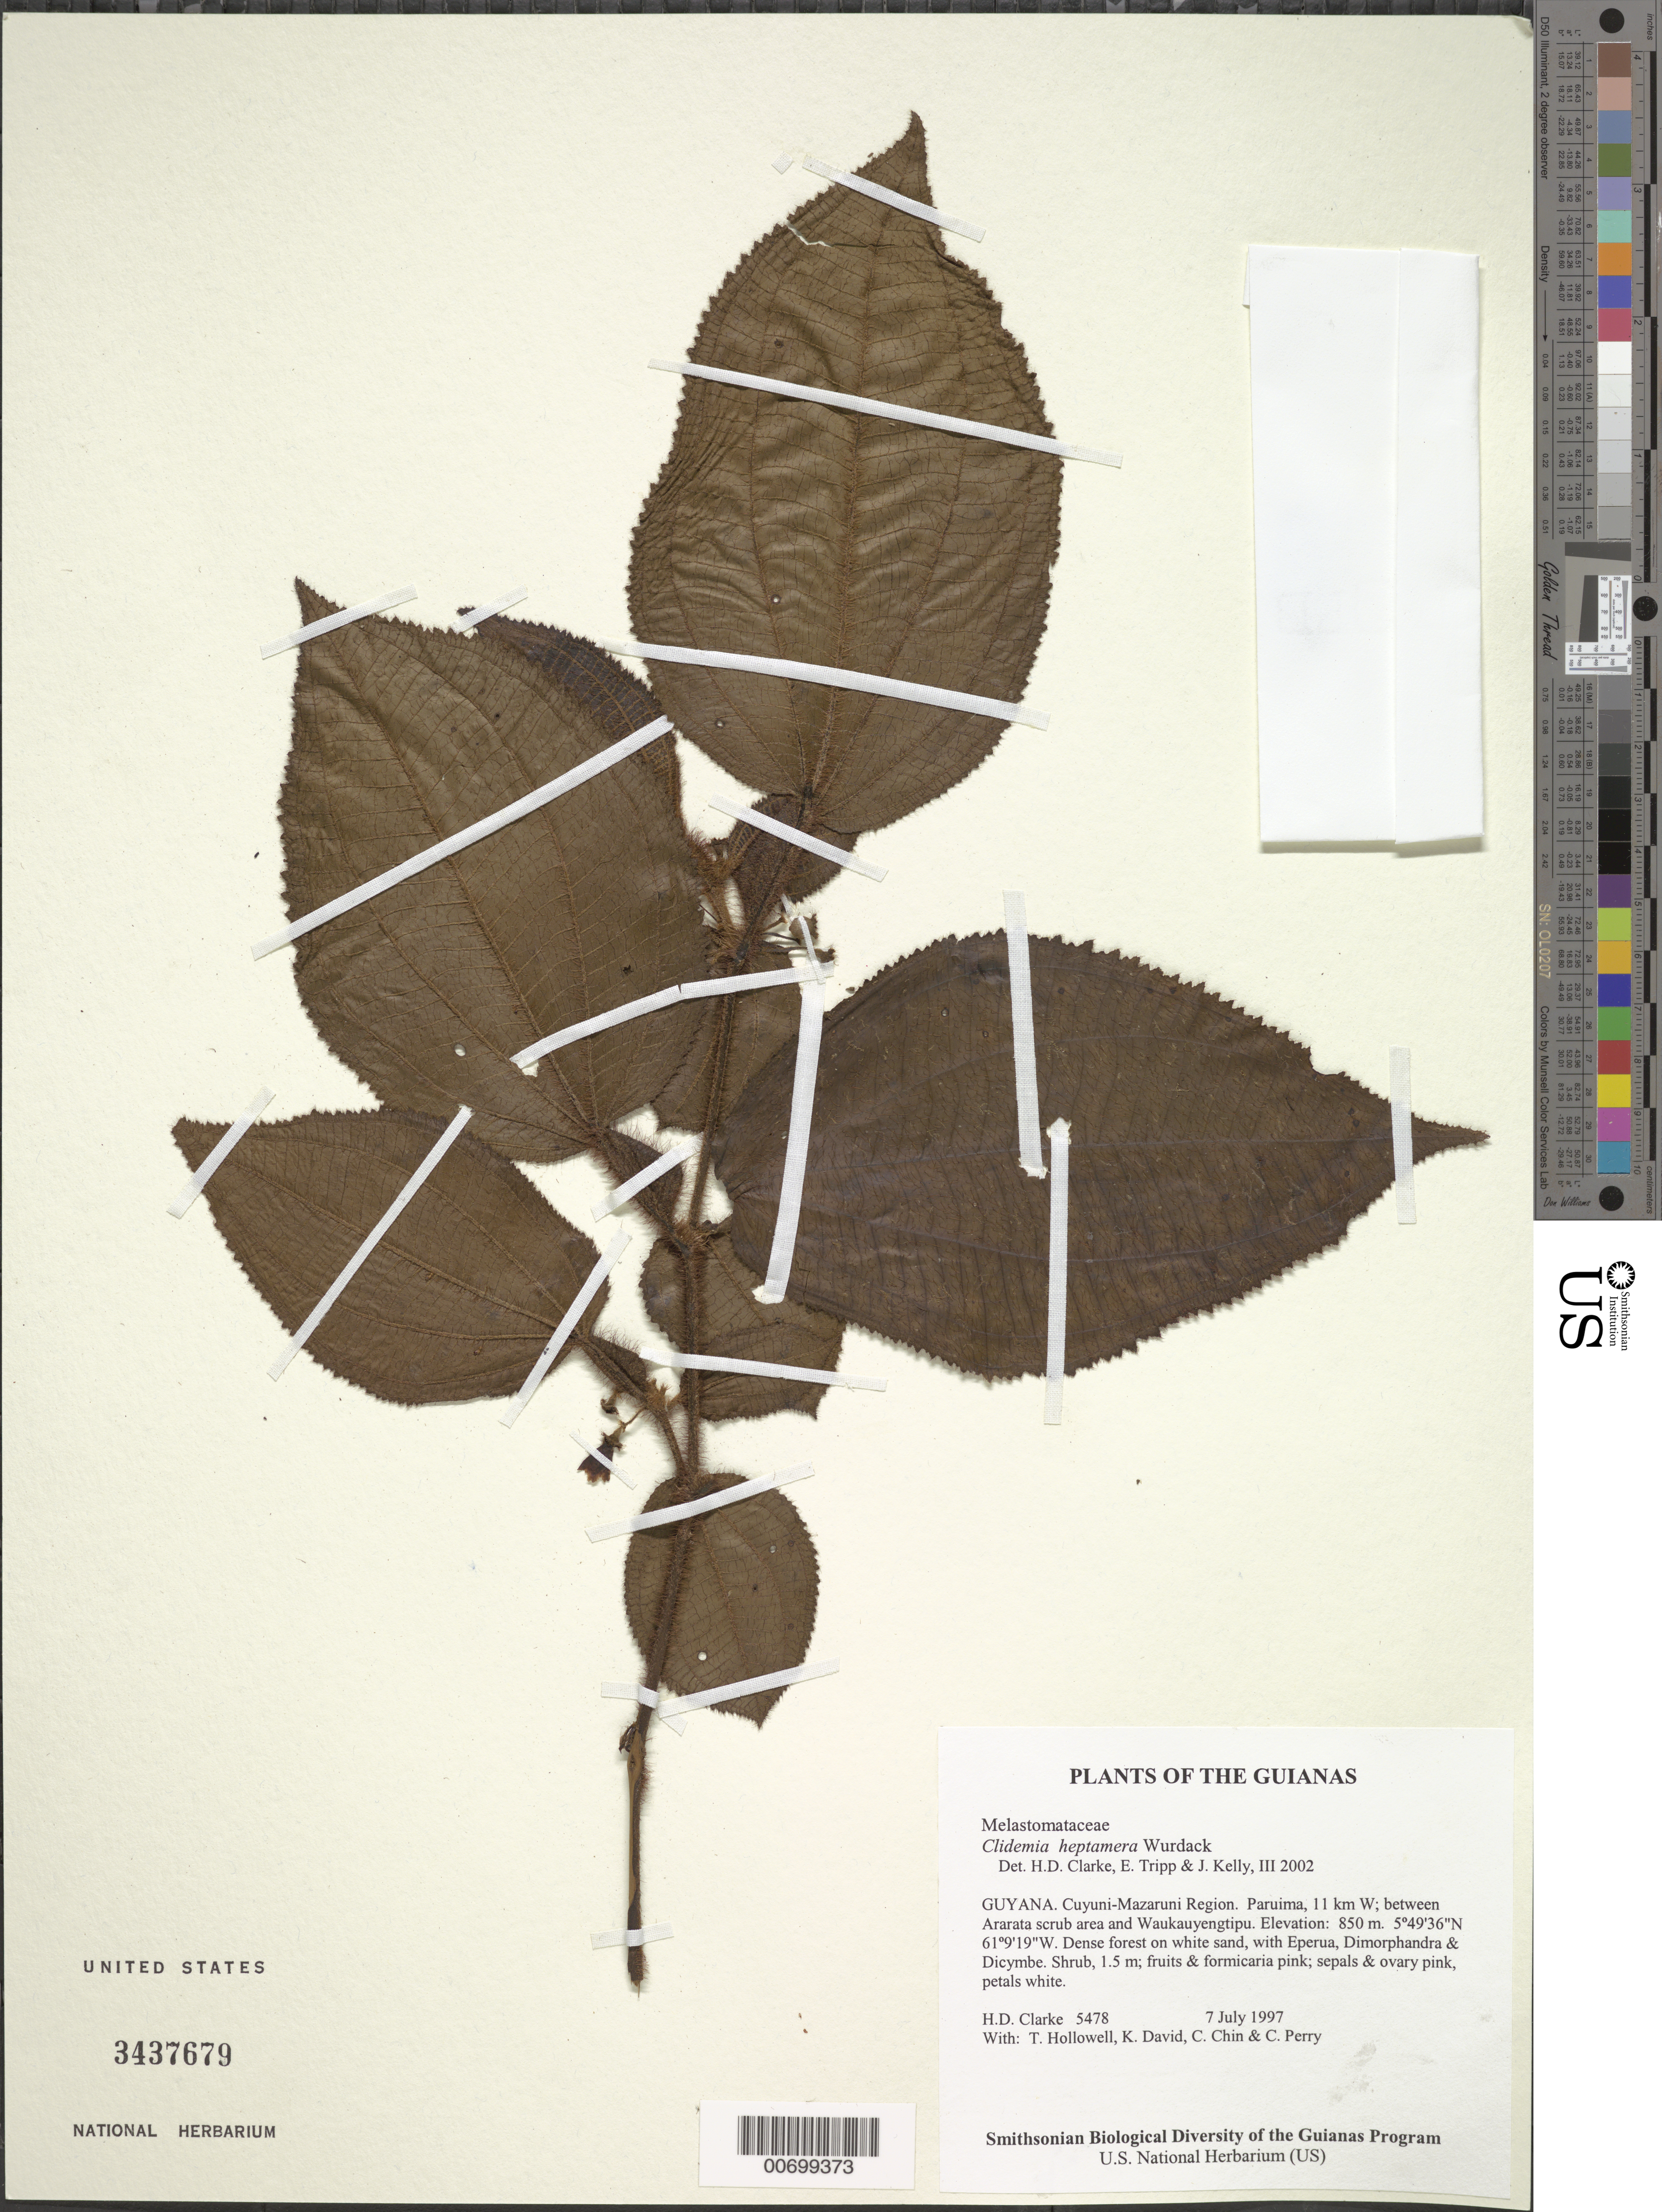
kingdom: Plantae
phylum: Tracheophyta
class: Magnoliopsida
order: Myrtales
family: Melastomataceae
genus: Clidemia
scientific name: Clidemia heptamera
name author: Wurdack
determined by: Almeda, F.; Penneys, D. S.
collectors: H. D. Clarke, T. Hollowell, K. David, C. Chin & C. Perry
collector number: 5478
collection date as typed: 7 July 1997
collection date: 1997-07-07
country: Guyana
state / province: Cuyuni-Mazaruni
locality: Paruima, 11 km W; between Ararata scrub area and Waukauyengtipu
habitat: Dense forest on white sand, with Eperua, Dimorphandra & Dicymbe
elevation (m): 850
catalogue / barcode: US 3437679